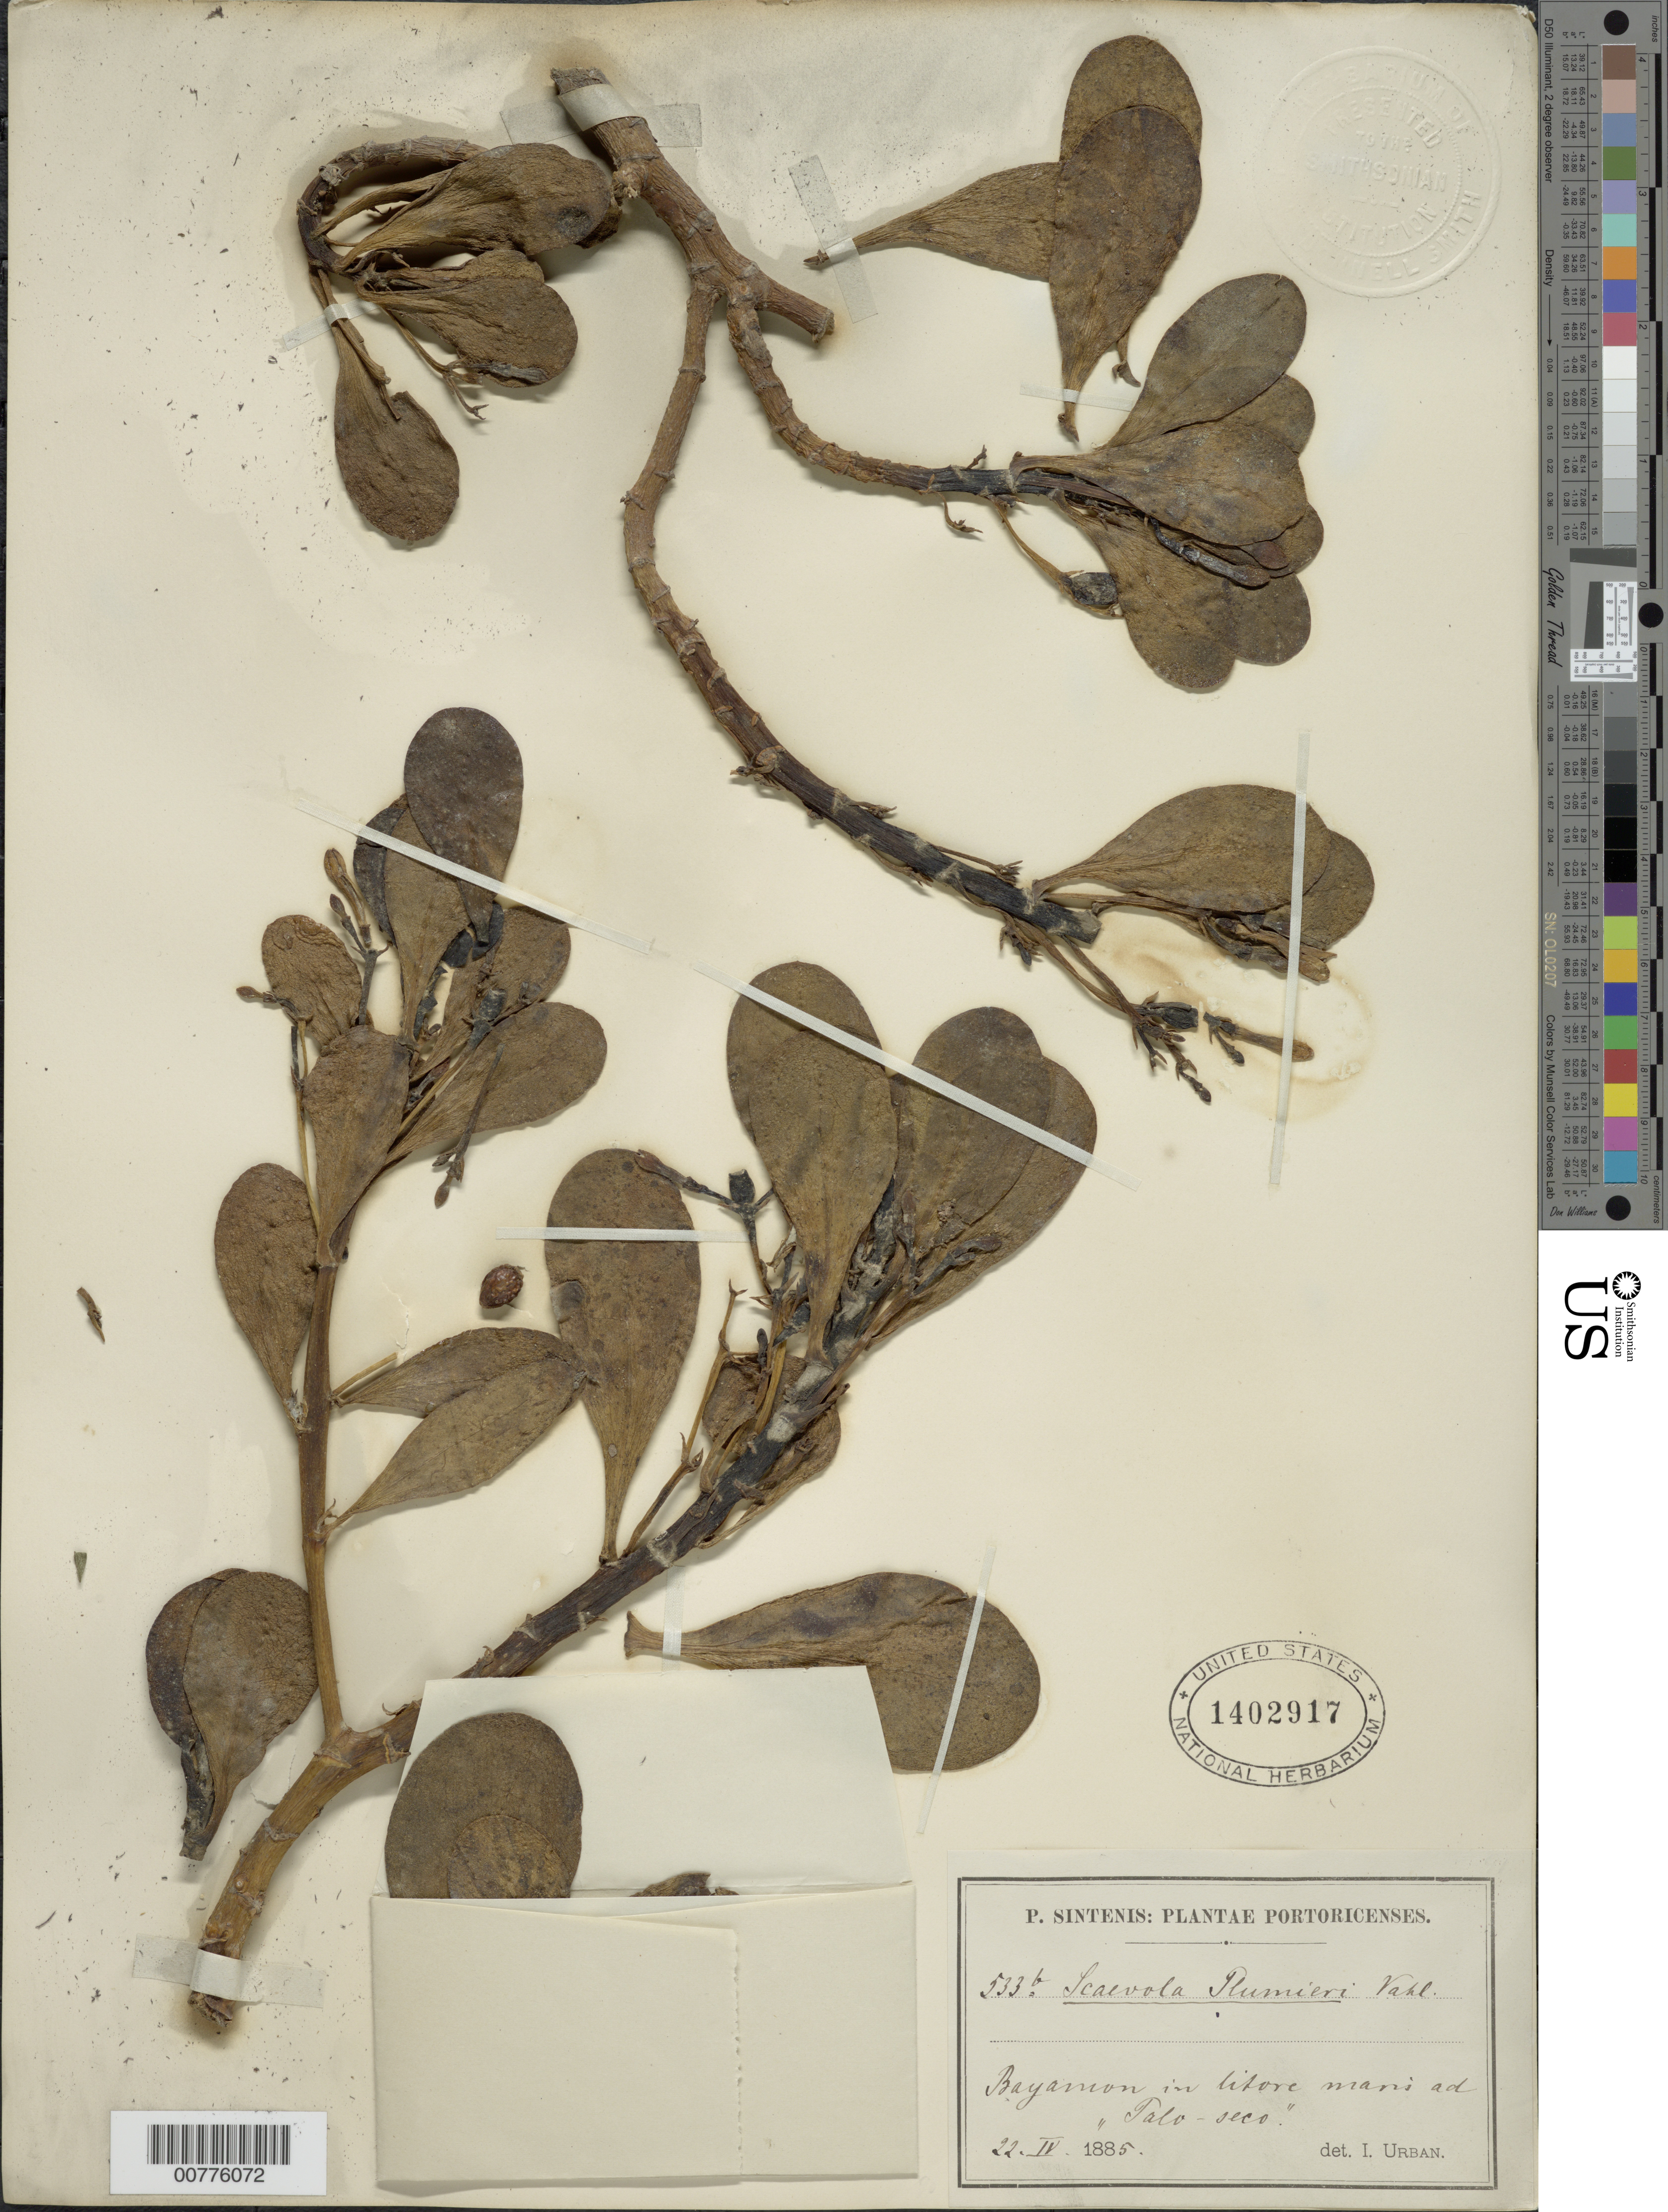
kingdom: Plantae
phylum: Tracheophyta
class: Magnoliopsida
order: Asterales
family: Goodeniaceae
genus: Scaevola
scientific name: Scaevola plumieri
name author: (L.) Vahl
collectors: P. Sintenis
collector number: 533b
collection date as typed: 22 Apr 1885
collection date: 1885-04-22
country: Puerto Rico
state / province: Bayamón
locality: Bayamon, in litore maris ad "Palo-seco"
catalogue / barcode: US 1402917